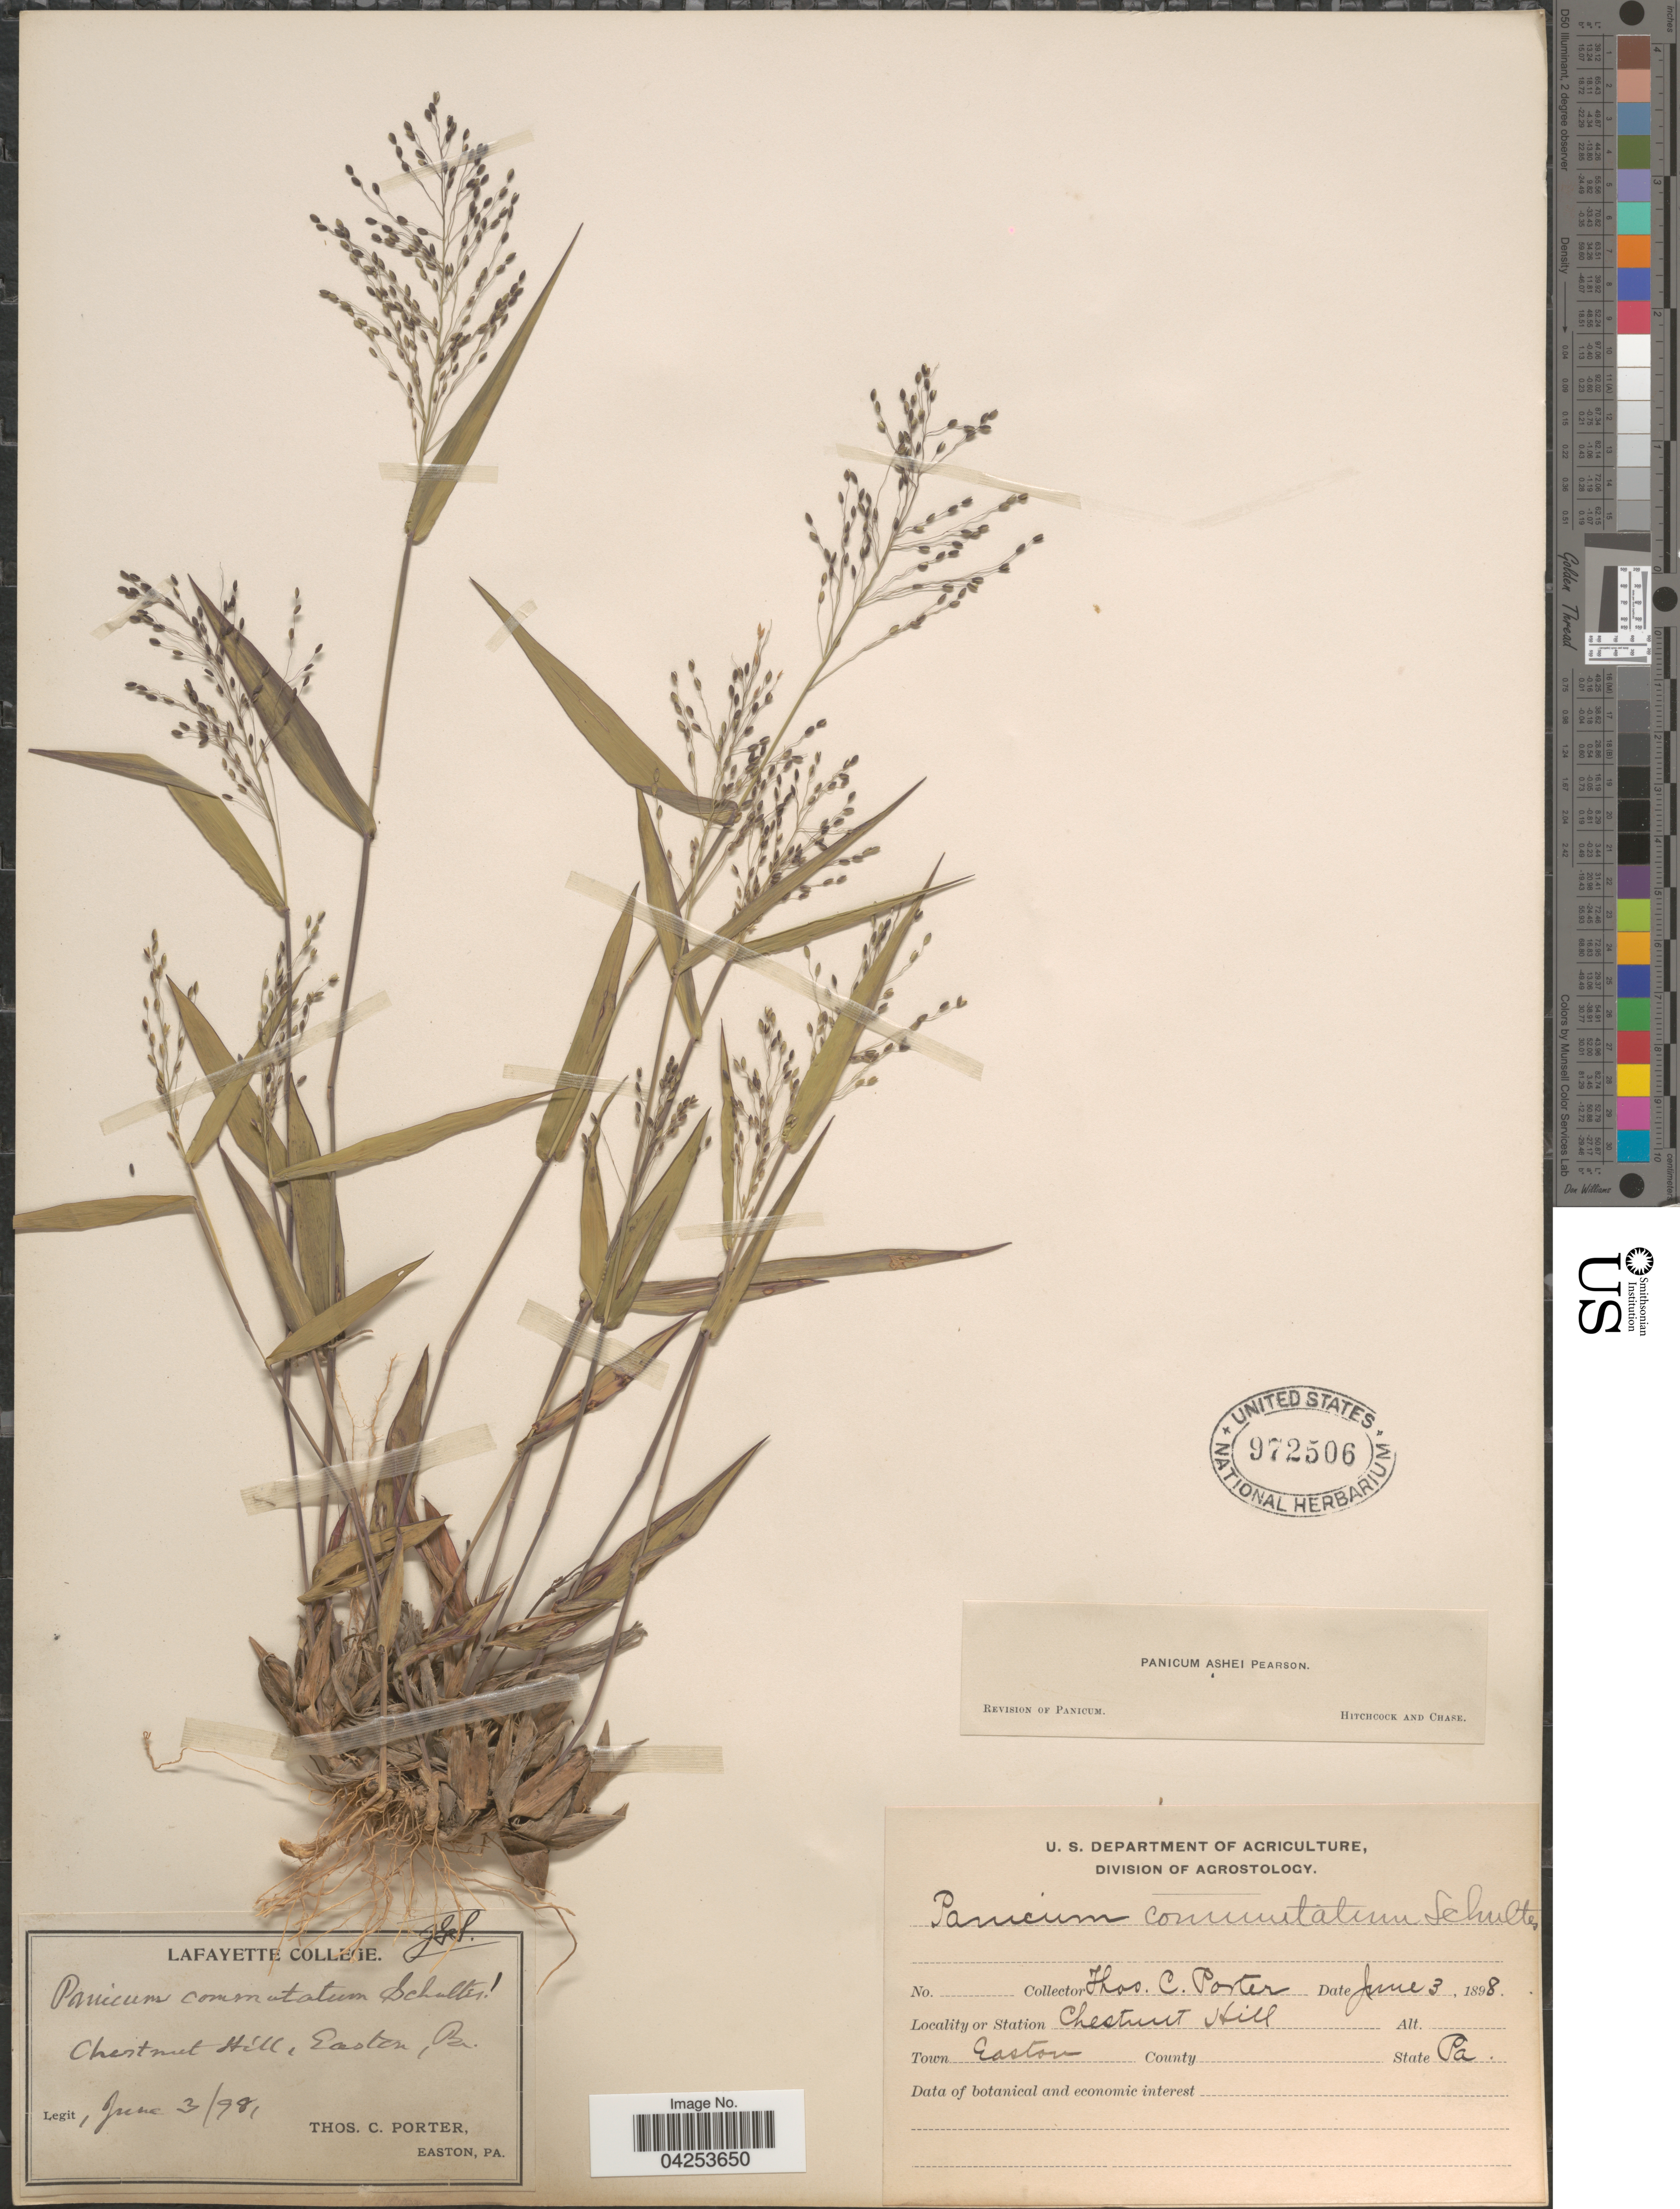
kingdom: Plantae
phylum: Tracheophyta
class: Liliopsida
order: Poales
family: Poaceae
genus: Dichanthelium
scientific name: Dichanthelium commutatum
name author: (Schult.) Gould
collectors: T. Porter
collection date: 1898-06-03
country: United States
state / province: Pennsylvania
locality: Chestnut Hill. Town Easton.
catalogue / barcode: US 972506